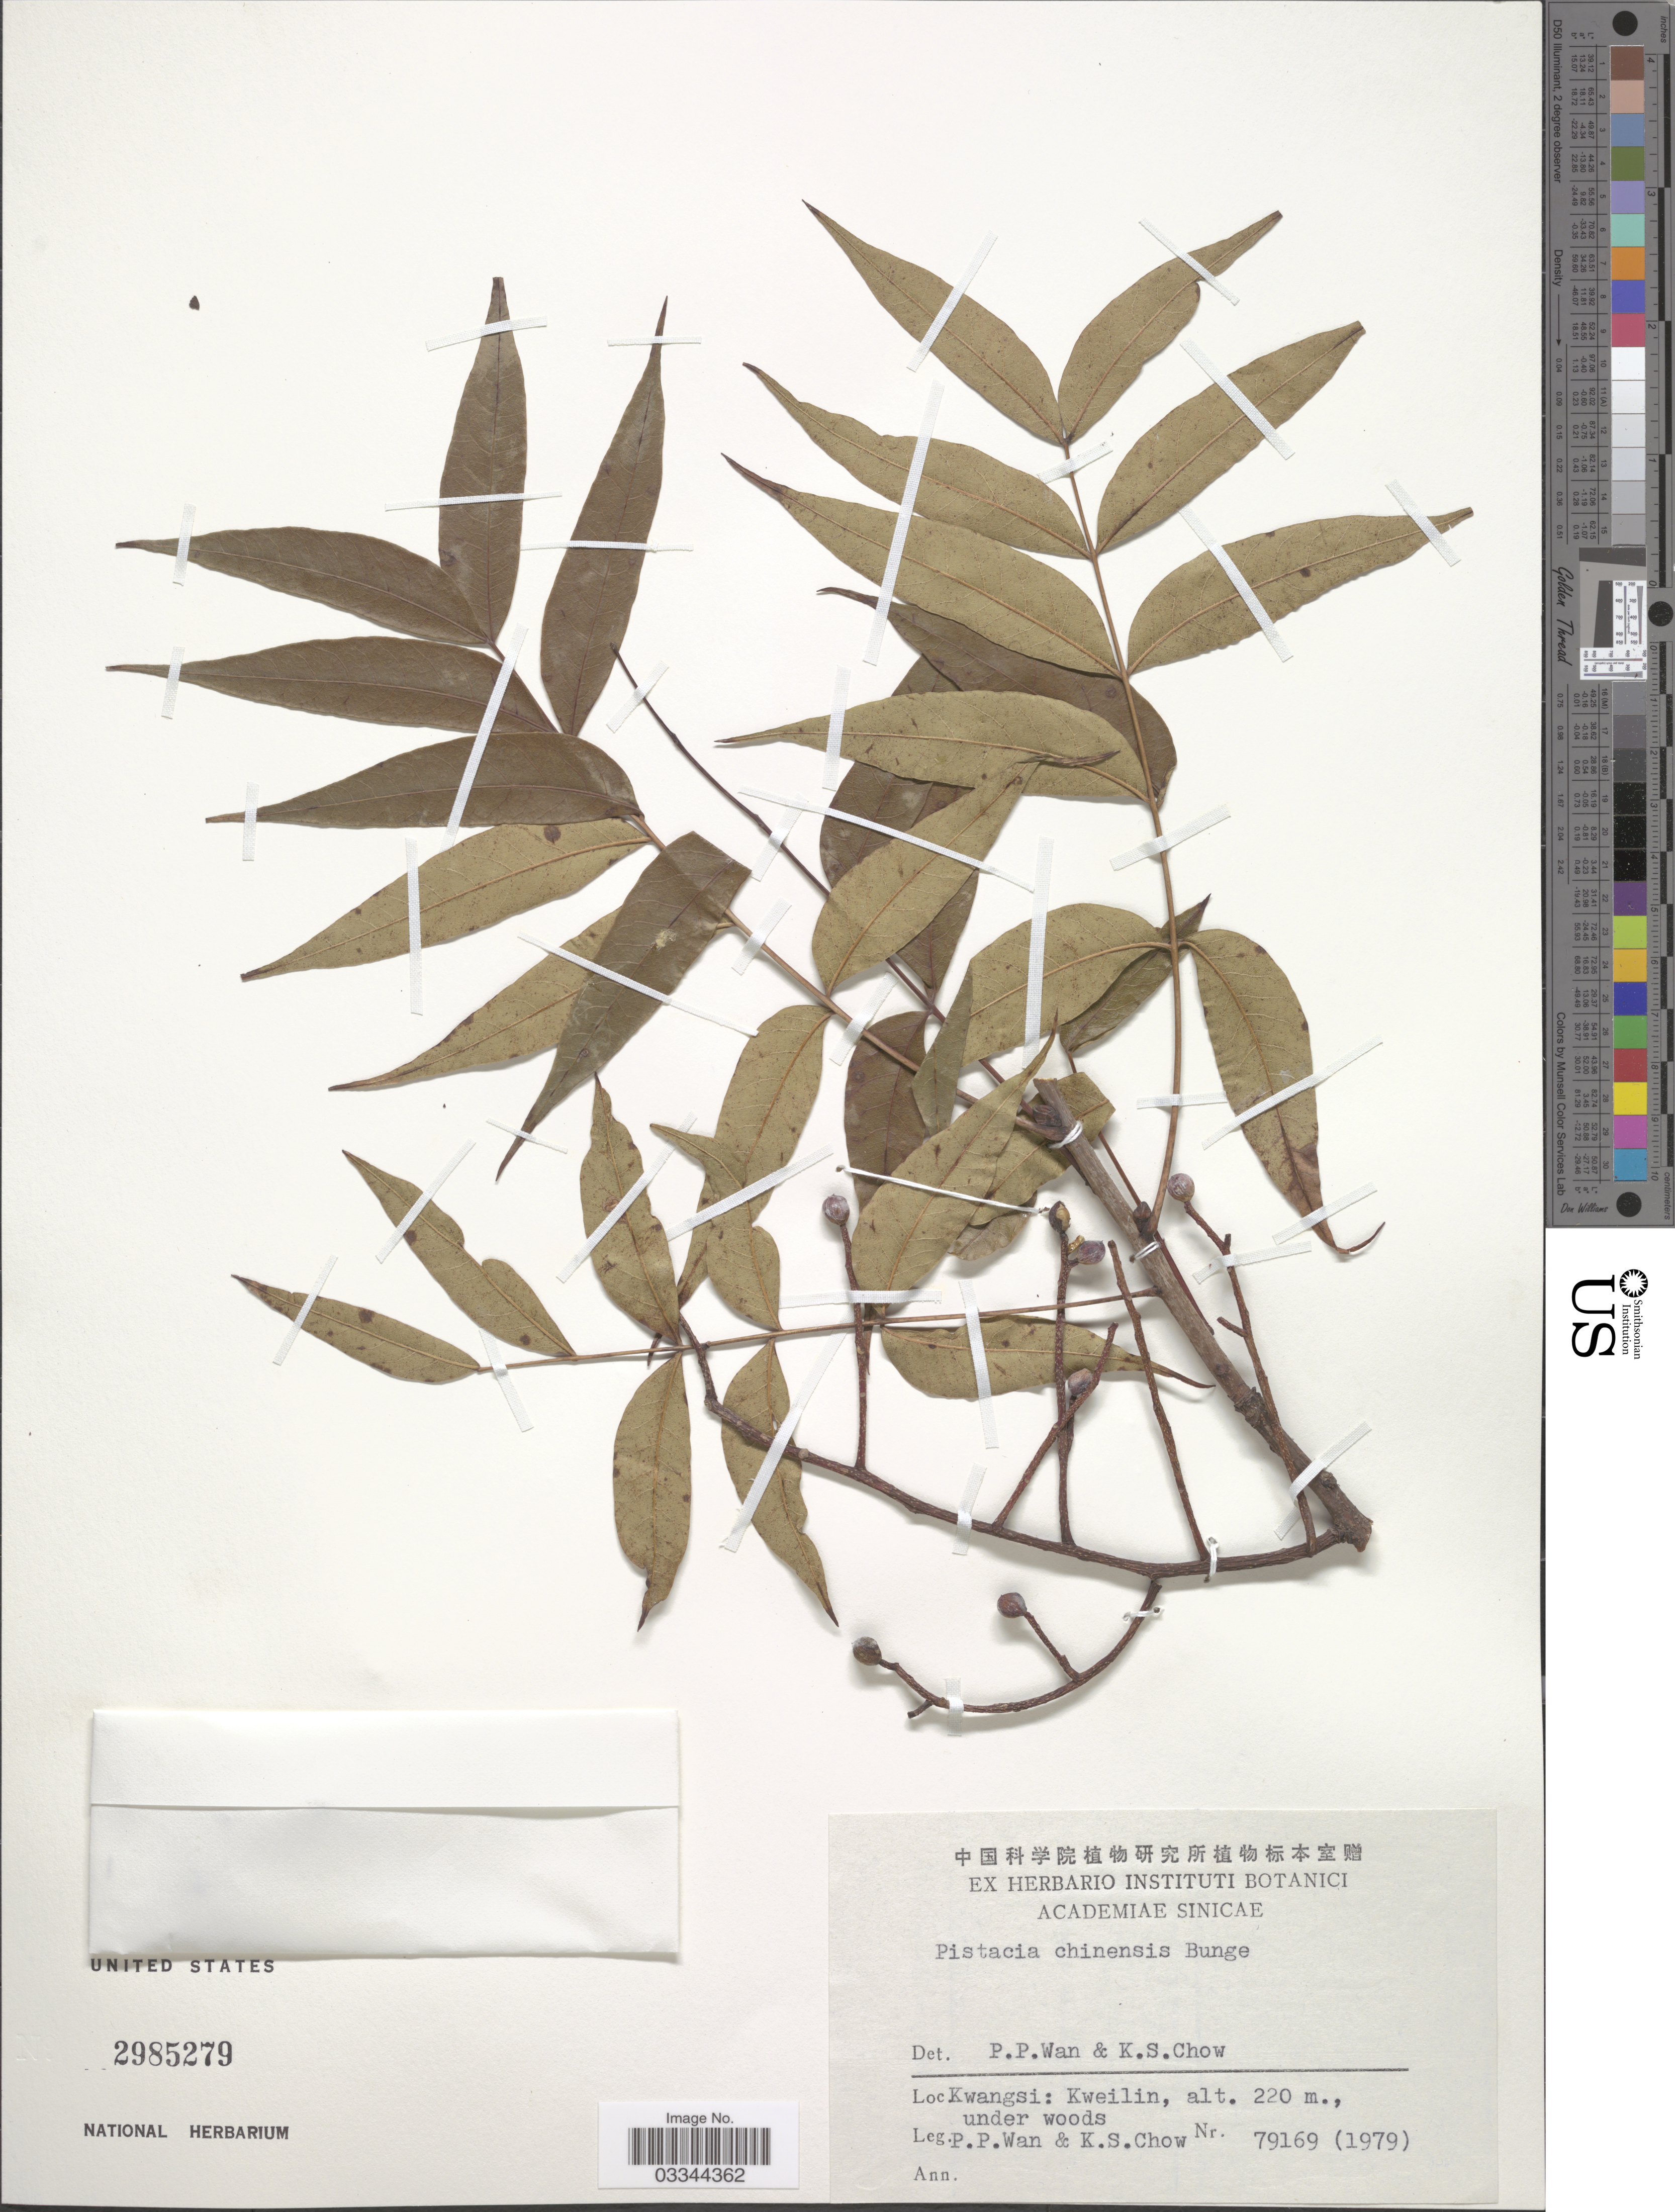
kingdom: Plantae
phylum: Tracheophyta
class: Magnoliopsida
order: Sapindales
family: Anacardiaceae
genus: Pistacia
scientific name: Pistacia chinensis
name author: Bunge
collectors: P. Wan & K. S. Chow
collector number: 79169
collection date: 1979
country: China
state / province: Guangxi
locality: Kwangsi: Kweilin.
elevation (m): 220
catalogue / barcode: US 2985279